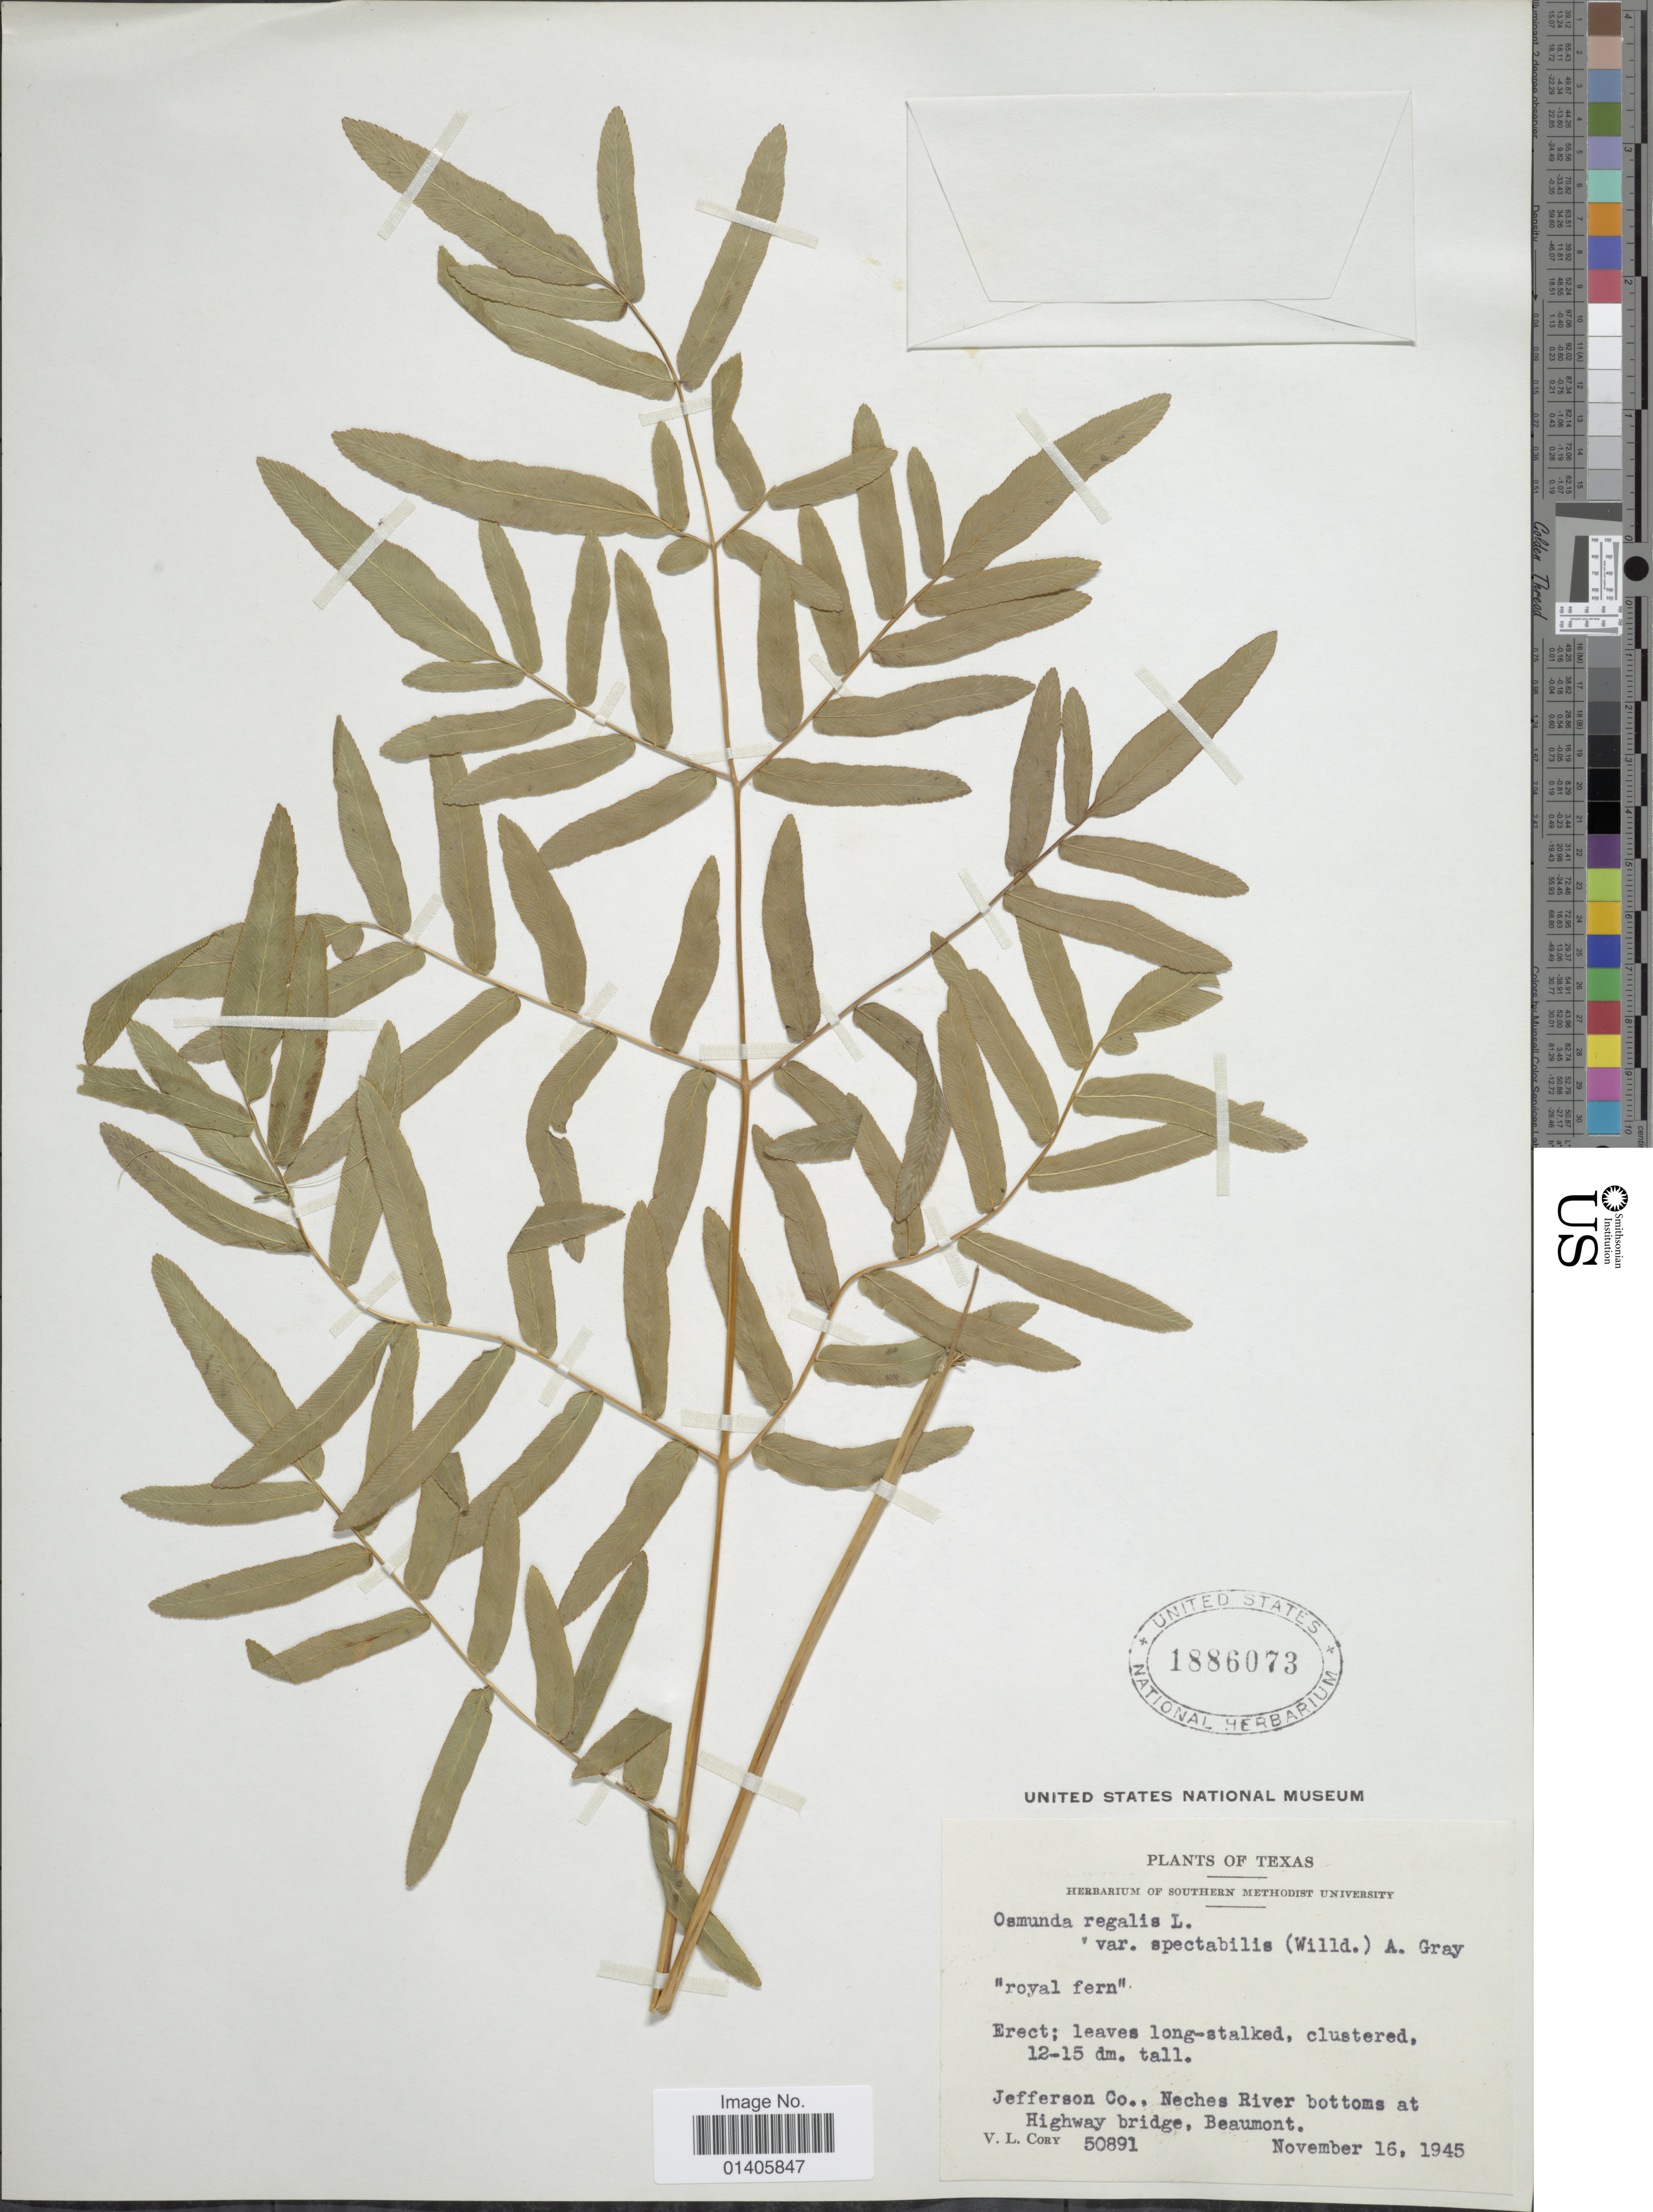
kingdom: Plantae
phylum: Tracheophyta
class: Polypodiopsida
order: Osmundales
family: Osmundaceae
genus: Osmunda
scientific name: Osmunda regalis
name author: L.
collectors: V. Cory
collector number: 50891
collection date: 1945-11-16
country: United States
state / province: Texas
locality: Jefferson Co., Neches River bottoms at Highway bridge, Beaumont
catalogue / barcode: US 1886073